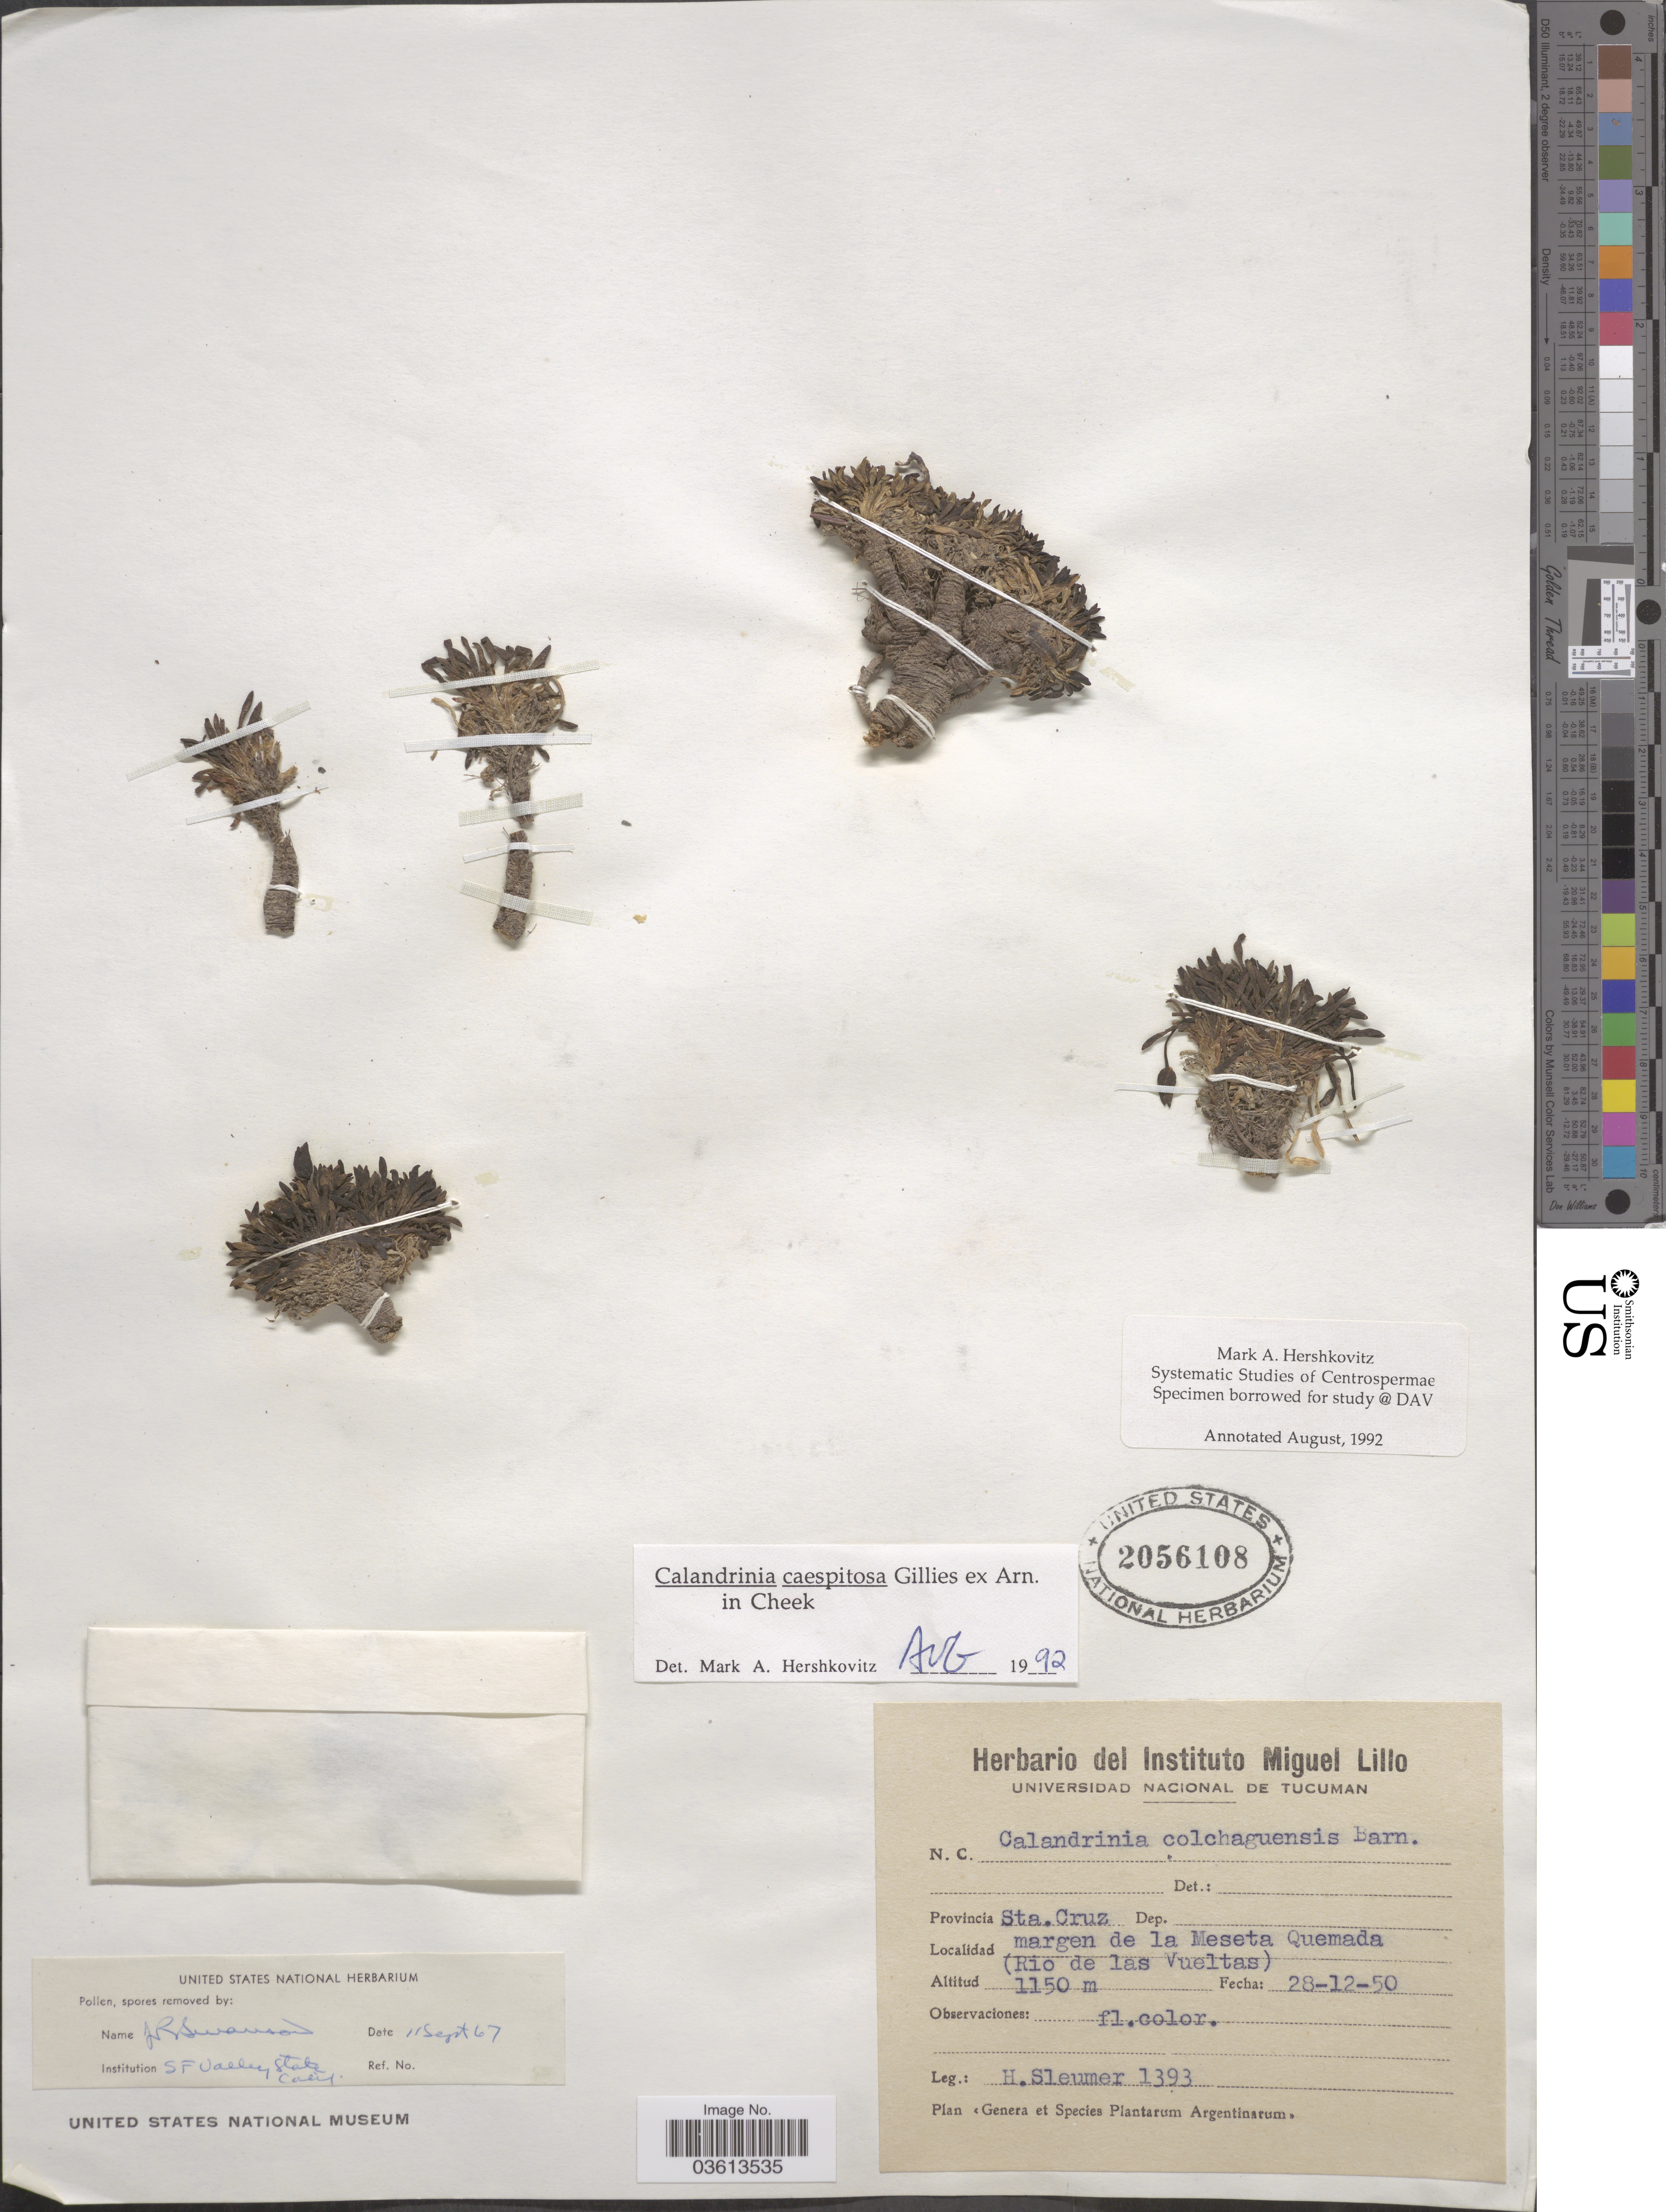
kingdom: Plantae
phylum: Tracheophyta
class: Magnoliopsida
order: Caryophyllales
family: Montiaceae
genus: Calandrinia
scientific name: Calandrinia caespitosa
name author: Gillies ex Arn.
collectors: H. O. Sleumer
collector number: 1393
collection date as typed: Transcribed d/m/y: 28/12/50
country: Argentina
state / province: Santa Cruz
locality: Margen de la Meseta Quemada. (Rio de las Vueltas).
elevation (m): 1150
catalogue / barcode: US 2056108